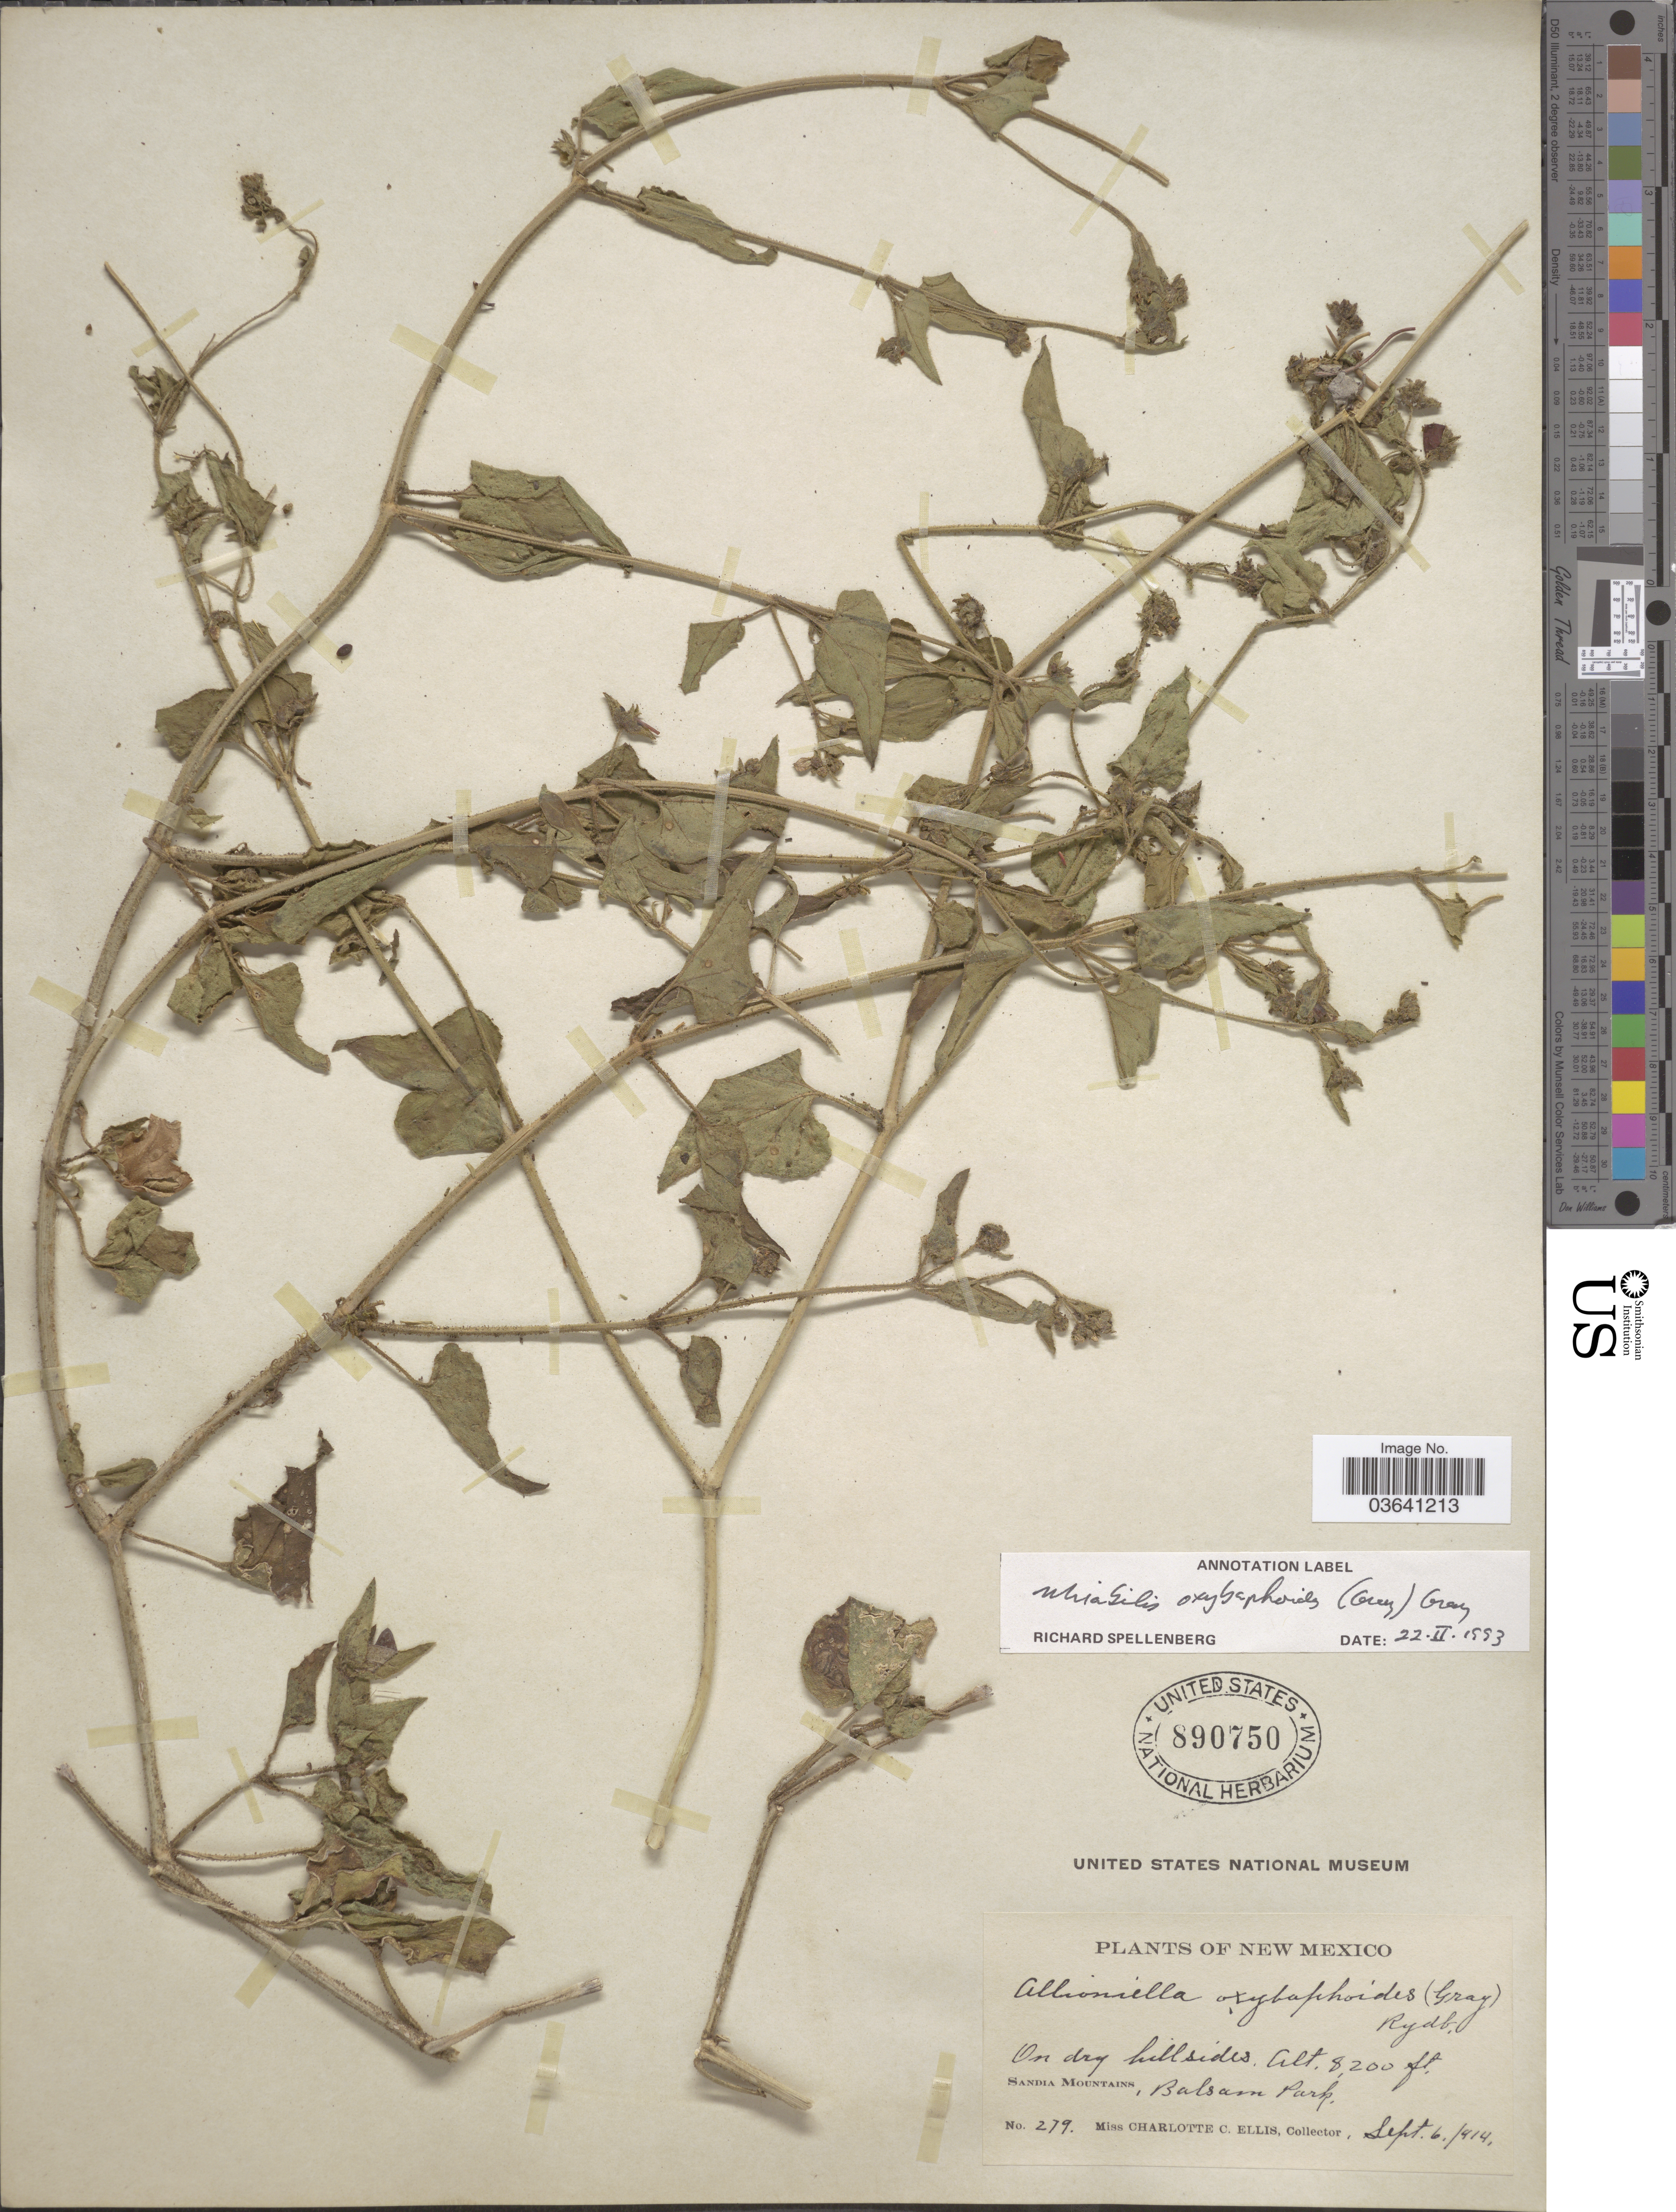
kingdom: Plantae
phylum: Tracheophyta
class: Magnoliopsida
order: Caryophyllales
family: Nyctaginaceae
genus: Mirabilis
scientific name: Mirabilis oxybaphoides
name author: (A. Gray) A. Gray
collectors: C. C. Ellis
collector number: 279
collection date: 1914-09-06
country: United States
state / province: New Mexico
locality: Sandia Mountains, Balsam Park.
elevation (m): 2499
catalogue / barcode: US 890750